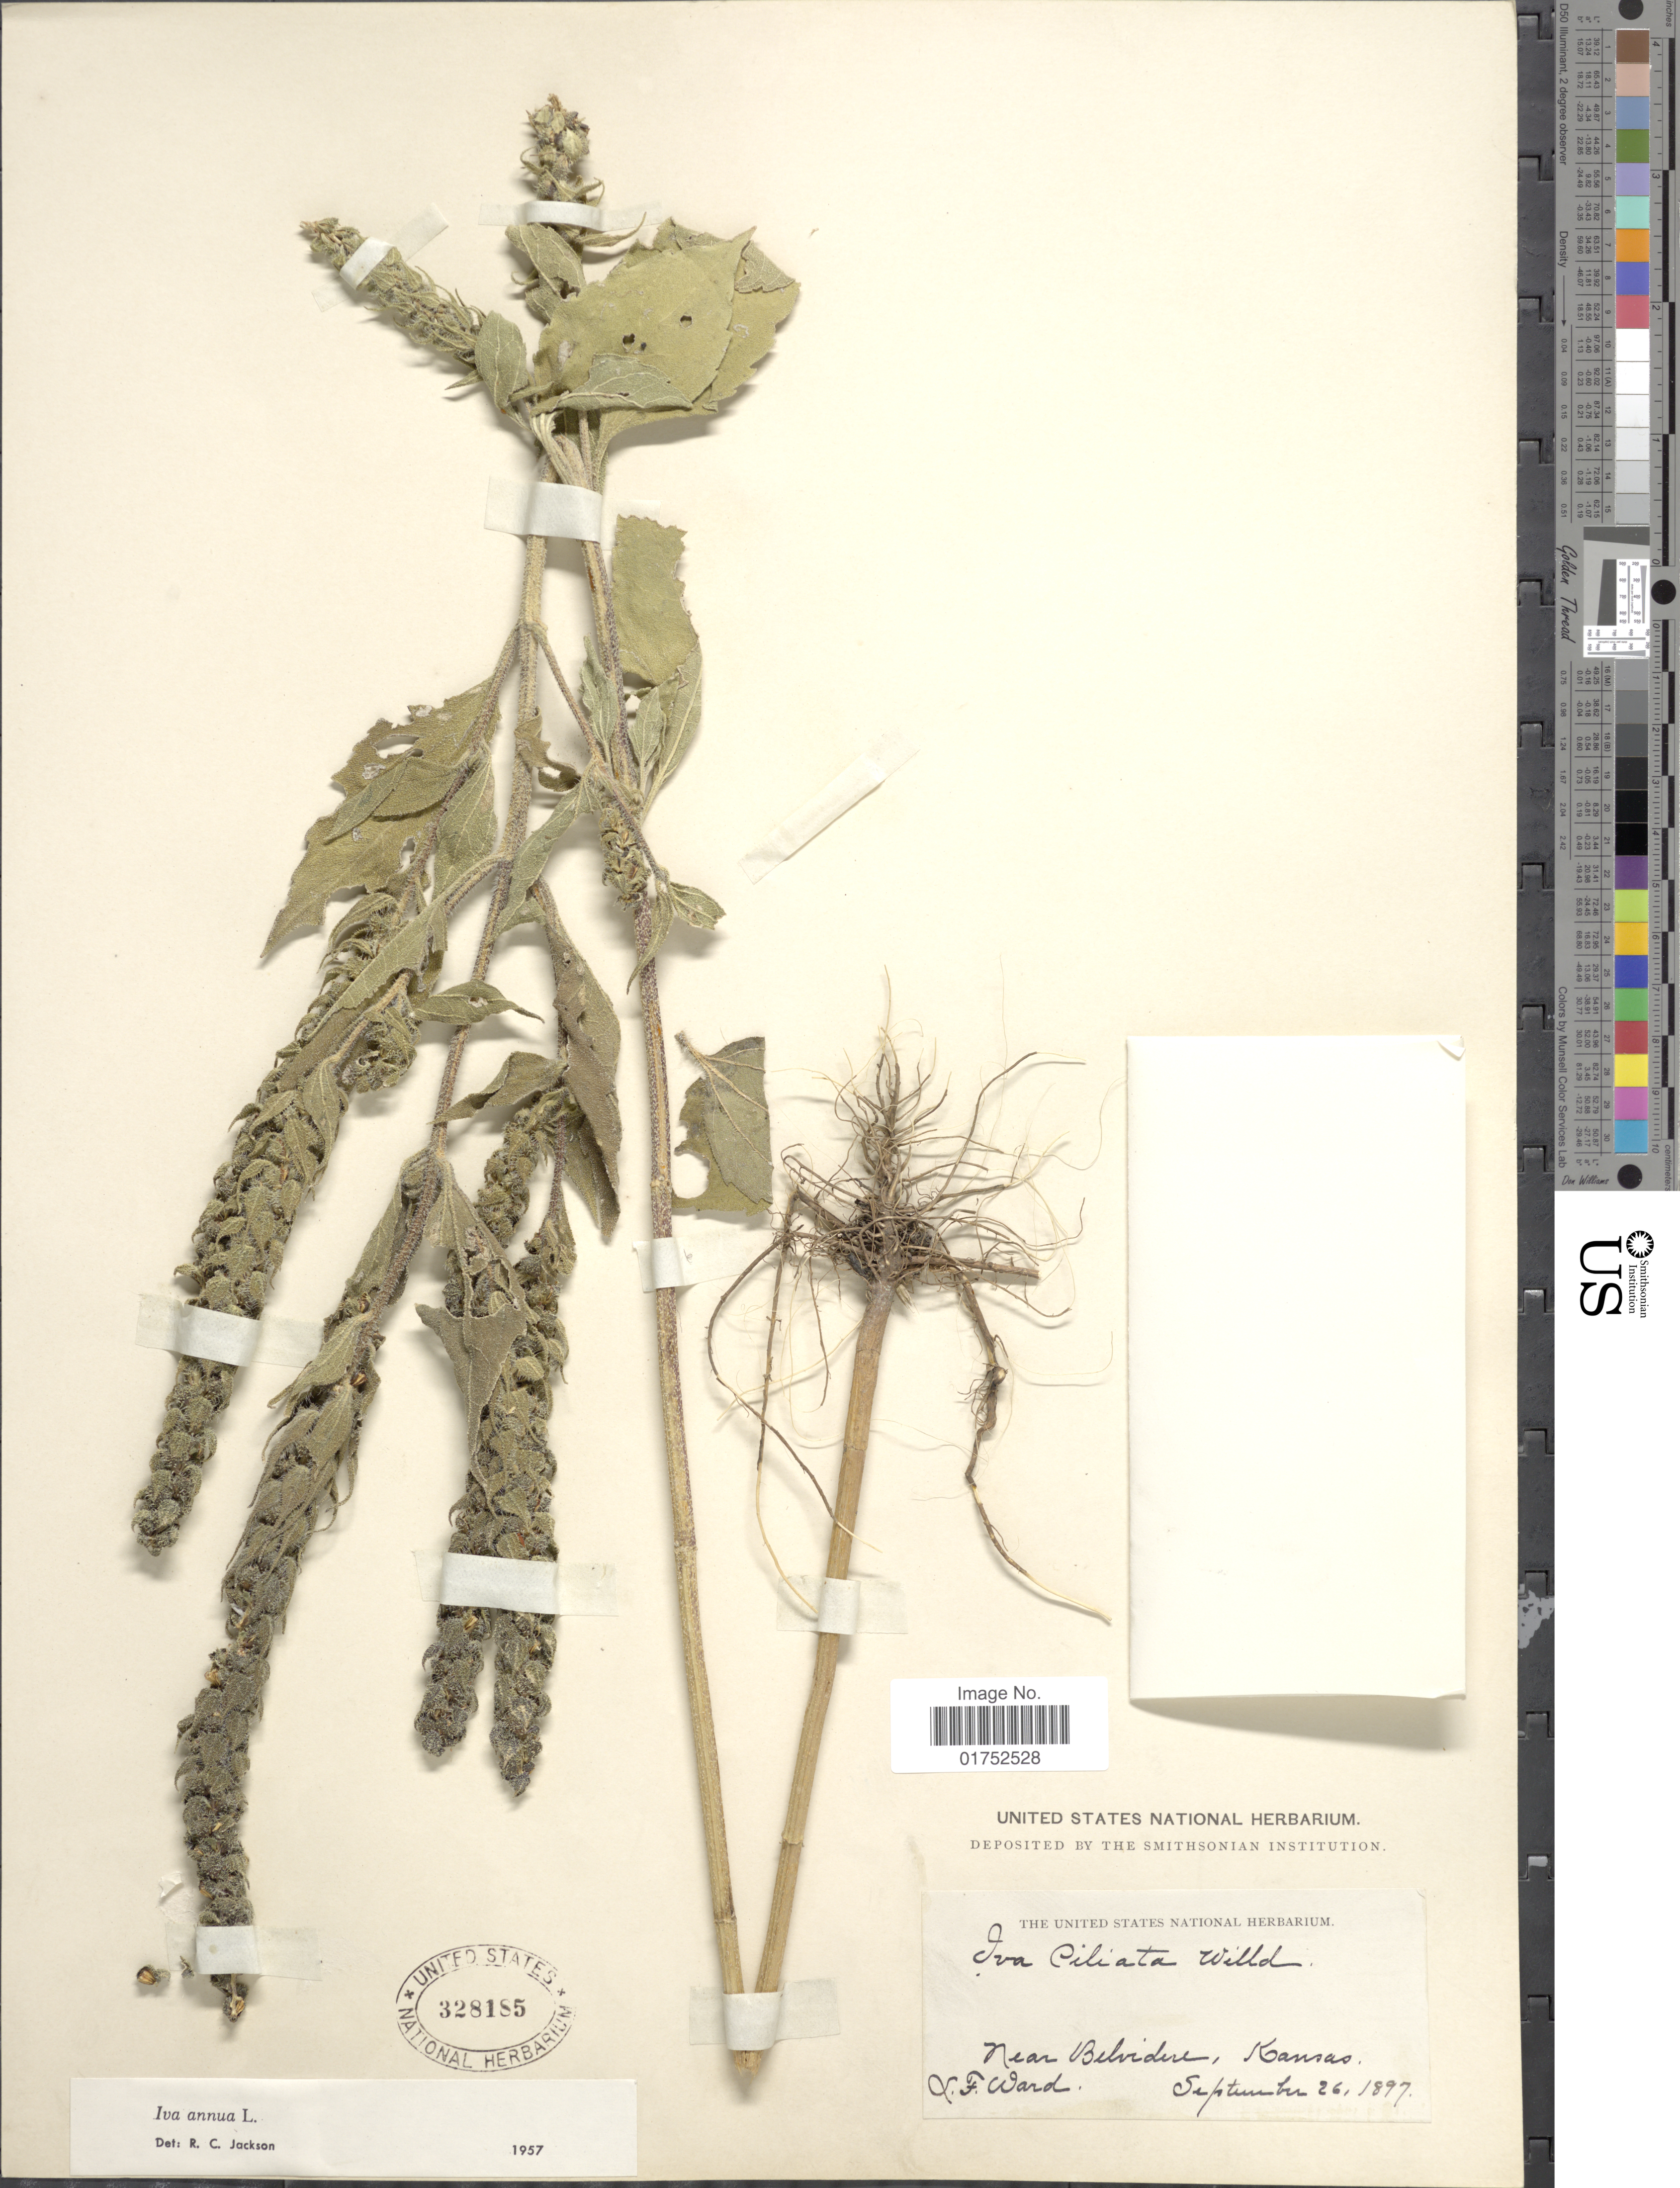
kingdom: Plantae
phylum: Tracheophyta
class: Magnoliopsida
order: Asterales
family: Asteraceae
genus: Iva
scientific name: Iva annua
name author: L.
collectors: L. Ward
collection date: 1897-09-26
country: United States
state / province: Kansas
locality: Near Belvidere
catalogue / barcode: US 328185